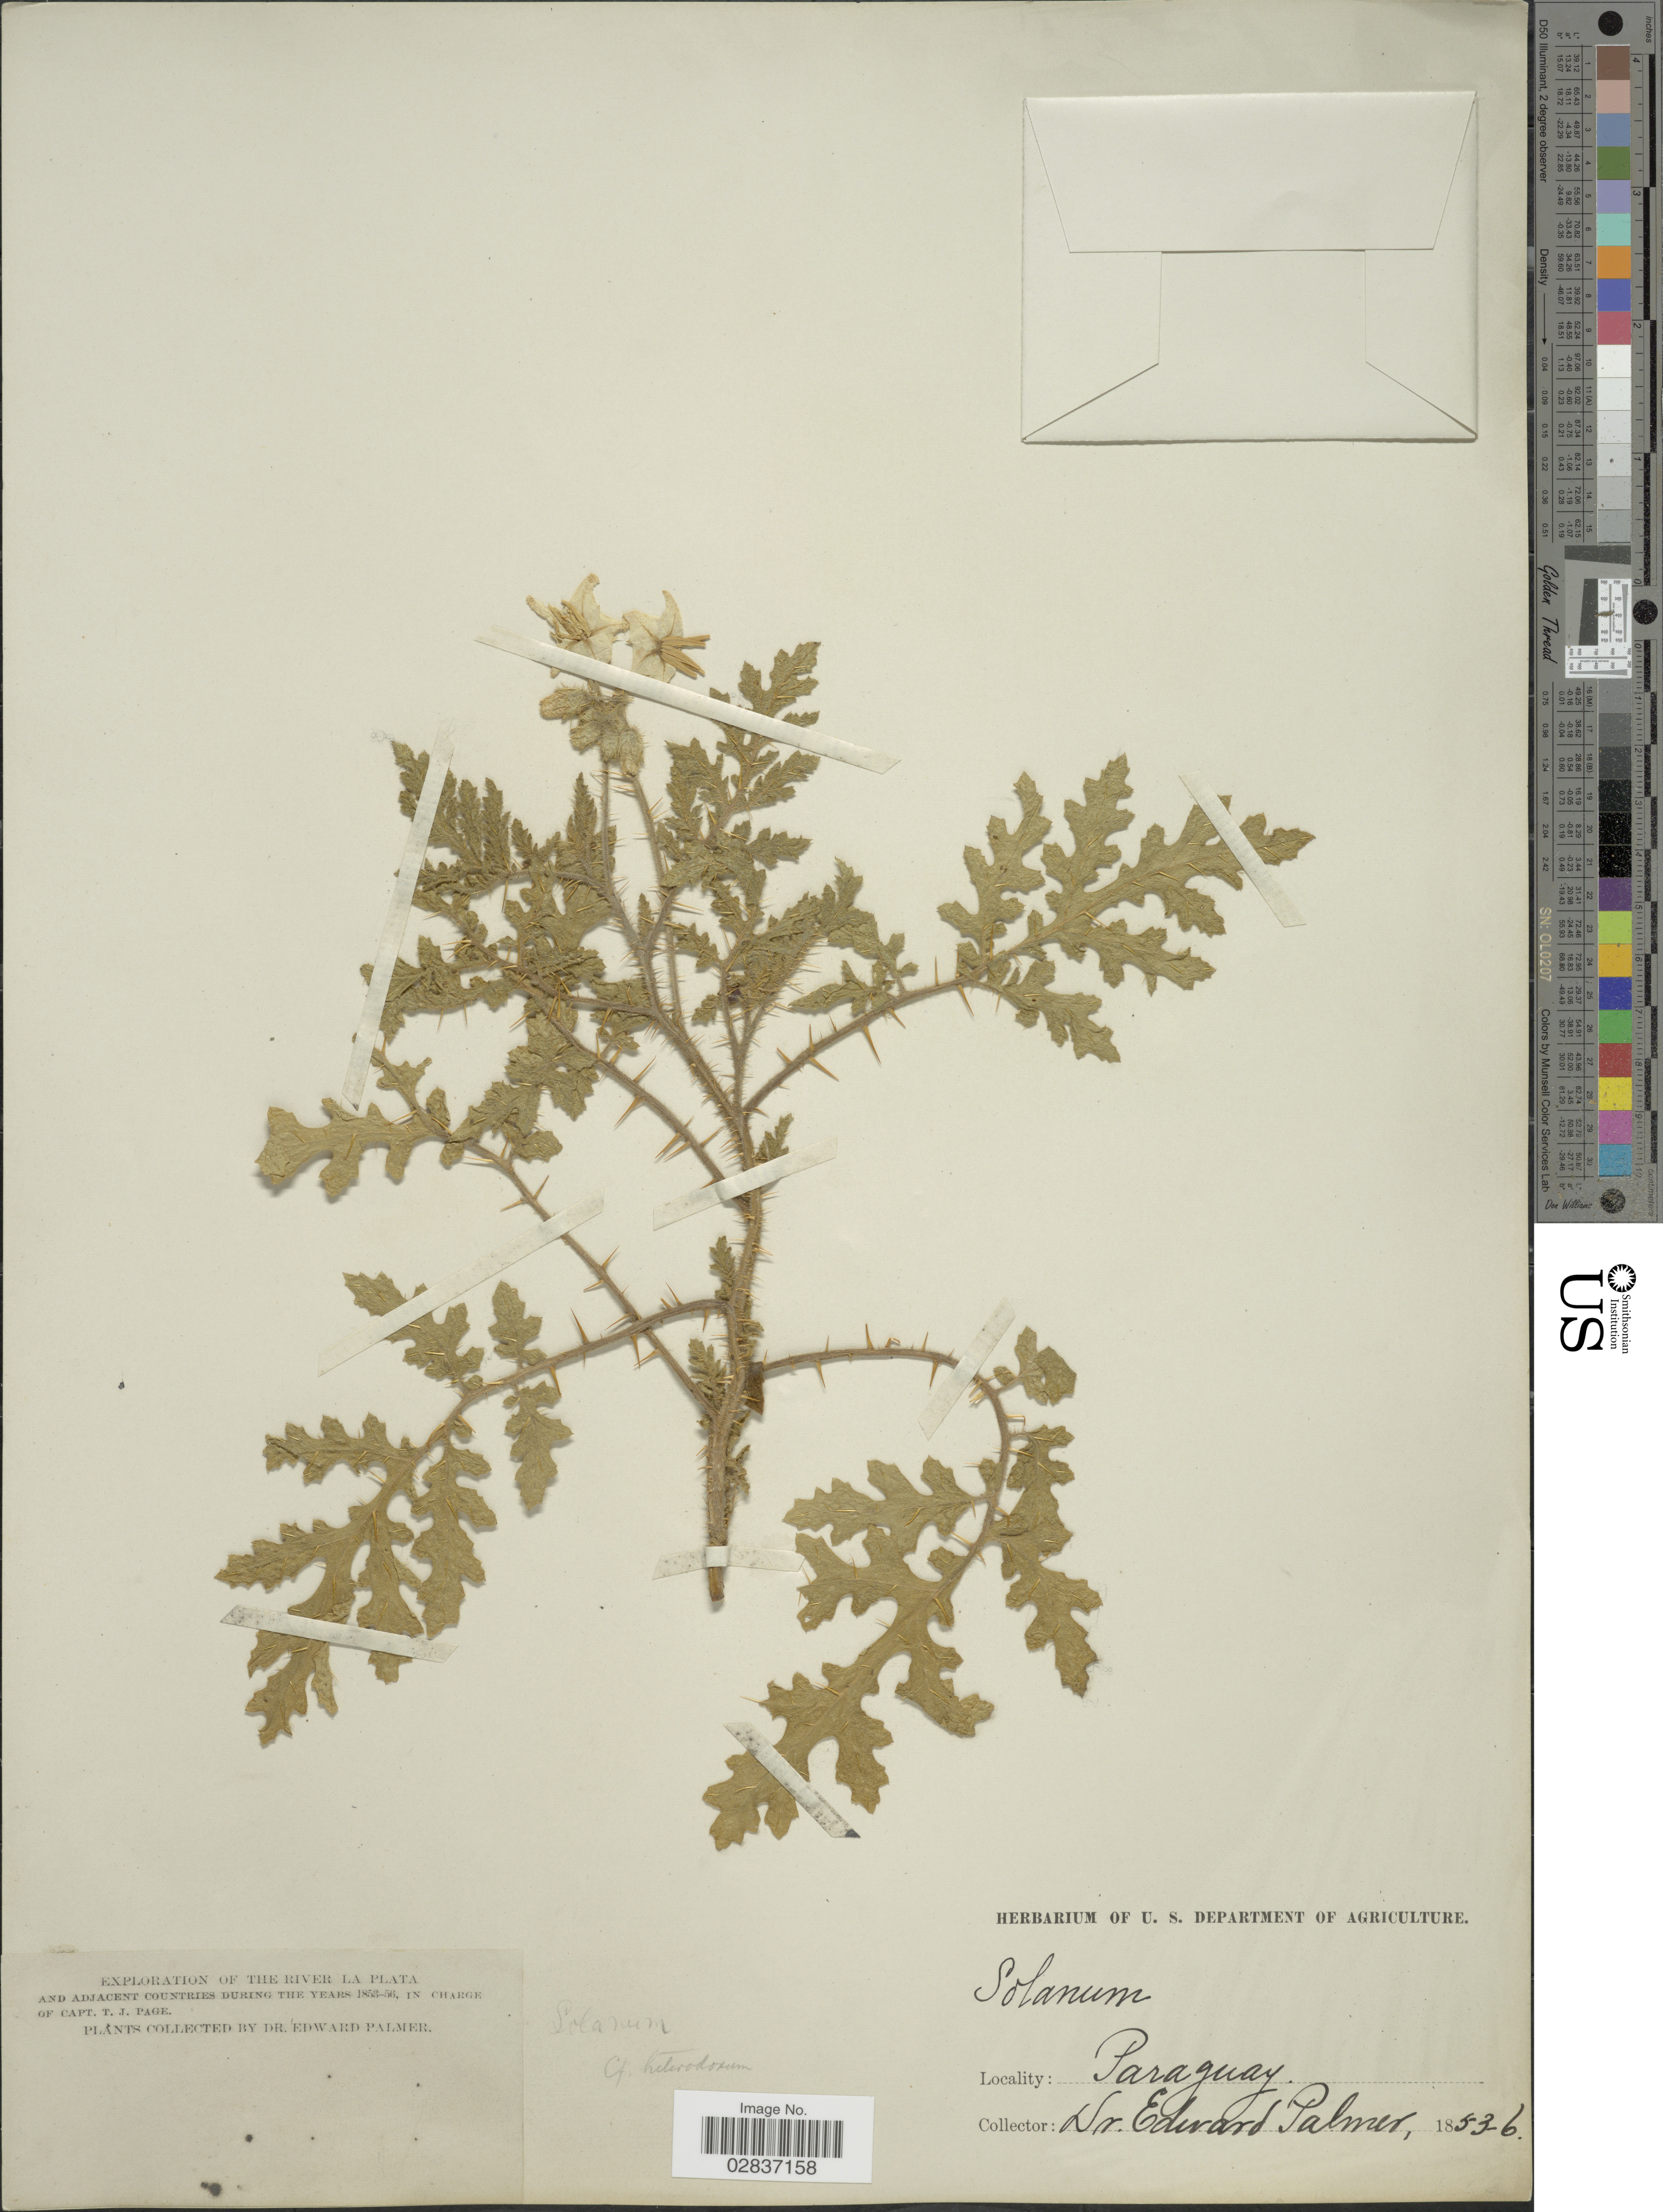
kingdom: Plantae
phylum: Tracheophyta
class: Magnoliopsida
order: Solanales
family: Solanaceae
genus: Solanum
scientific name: Solanum sisymbriifolium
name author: Lam.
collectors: E. Palmer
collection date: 1853/1856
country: Paraguay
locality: The River La Plata.